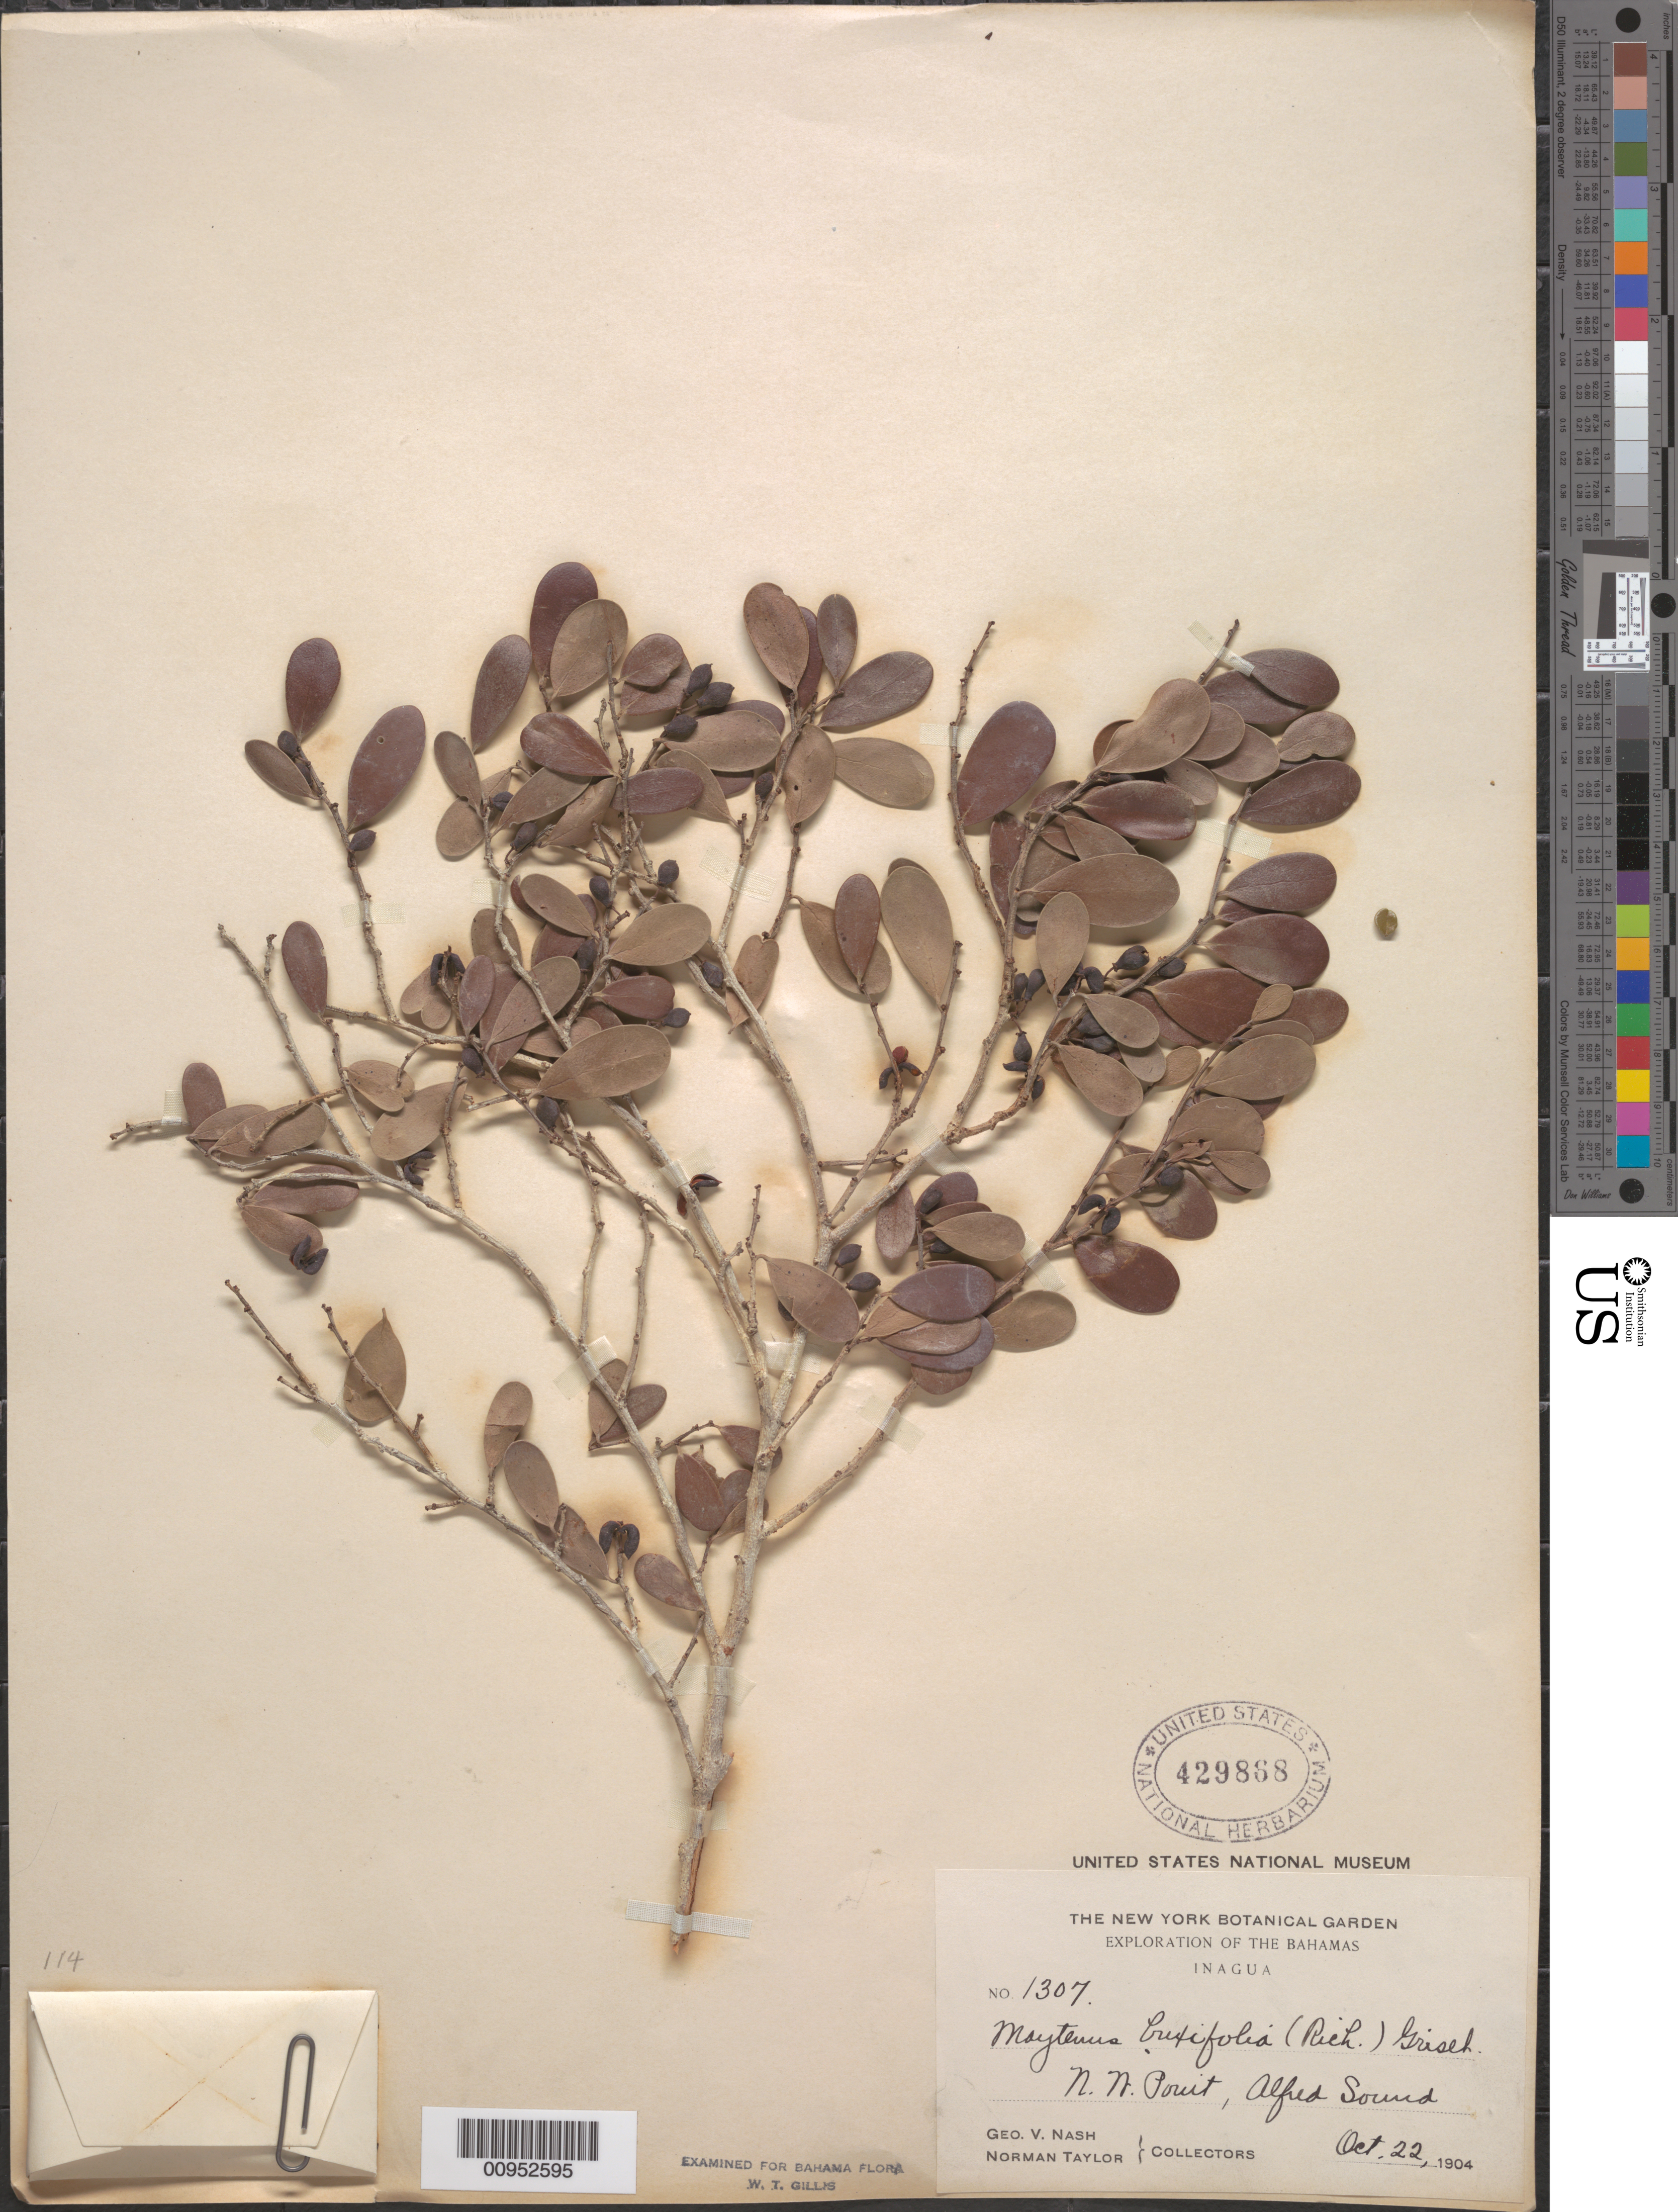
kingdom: Plantae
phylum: Tracheophyta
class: Magnoliopsida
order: Celastrales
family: Celastraceae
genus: Maytenus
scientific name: Maytenus buxifolia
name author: (A. Rich.) Griseb.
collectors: G. V. Nash & N. Taylor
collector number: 1307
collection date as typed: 22 Oct 1904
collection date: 1904-10-22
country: Bahamas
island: Inagua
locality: N.W. Point, Alfred Sound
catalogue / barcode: US 429868